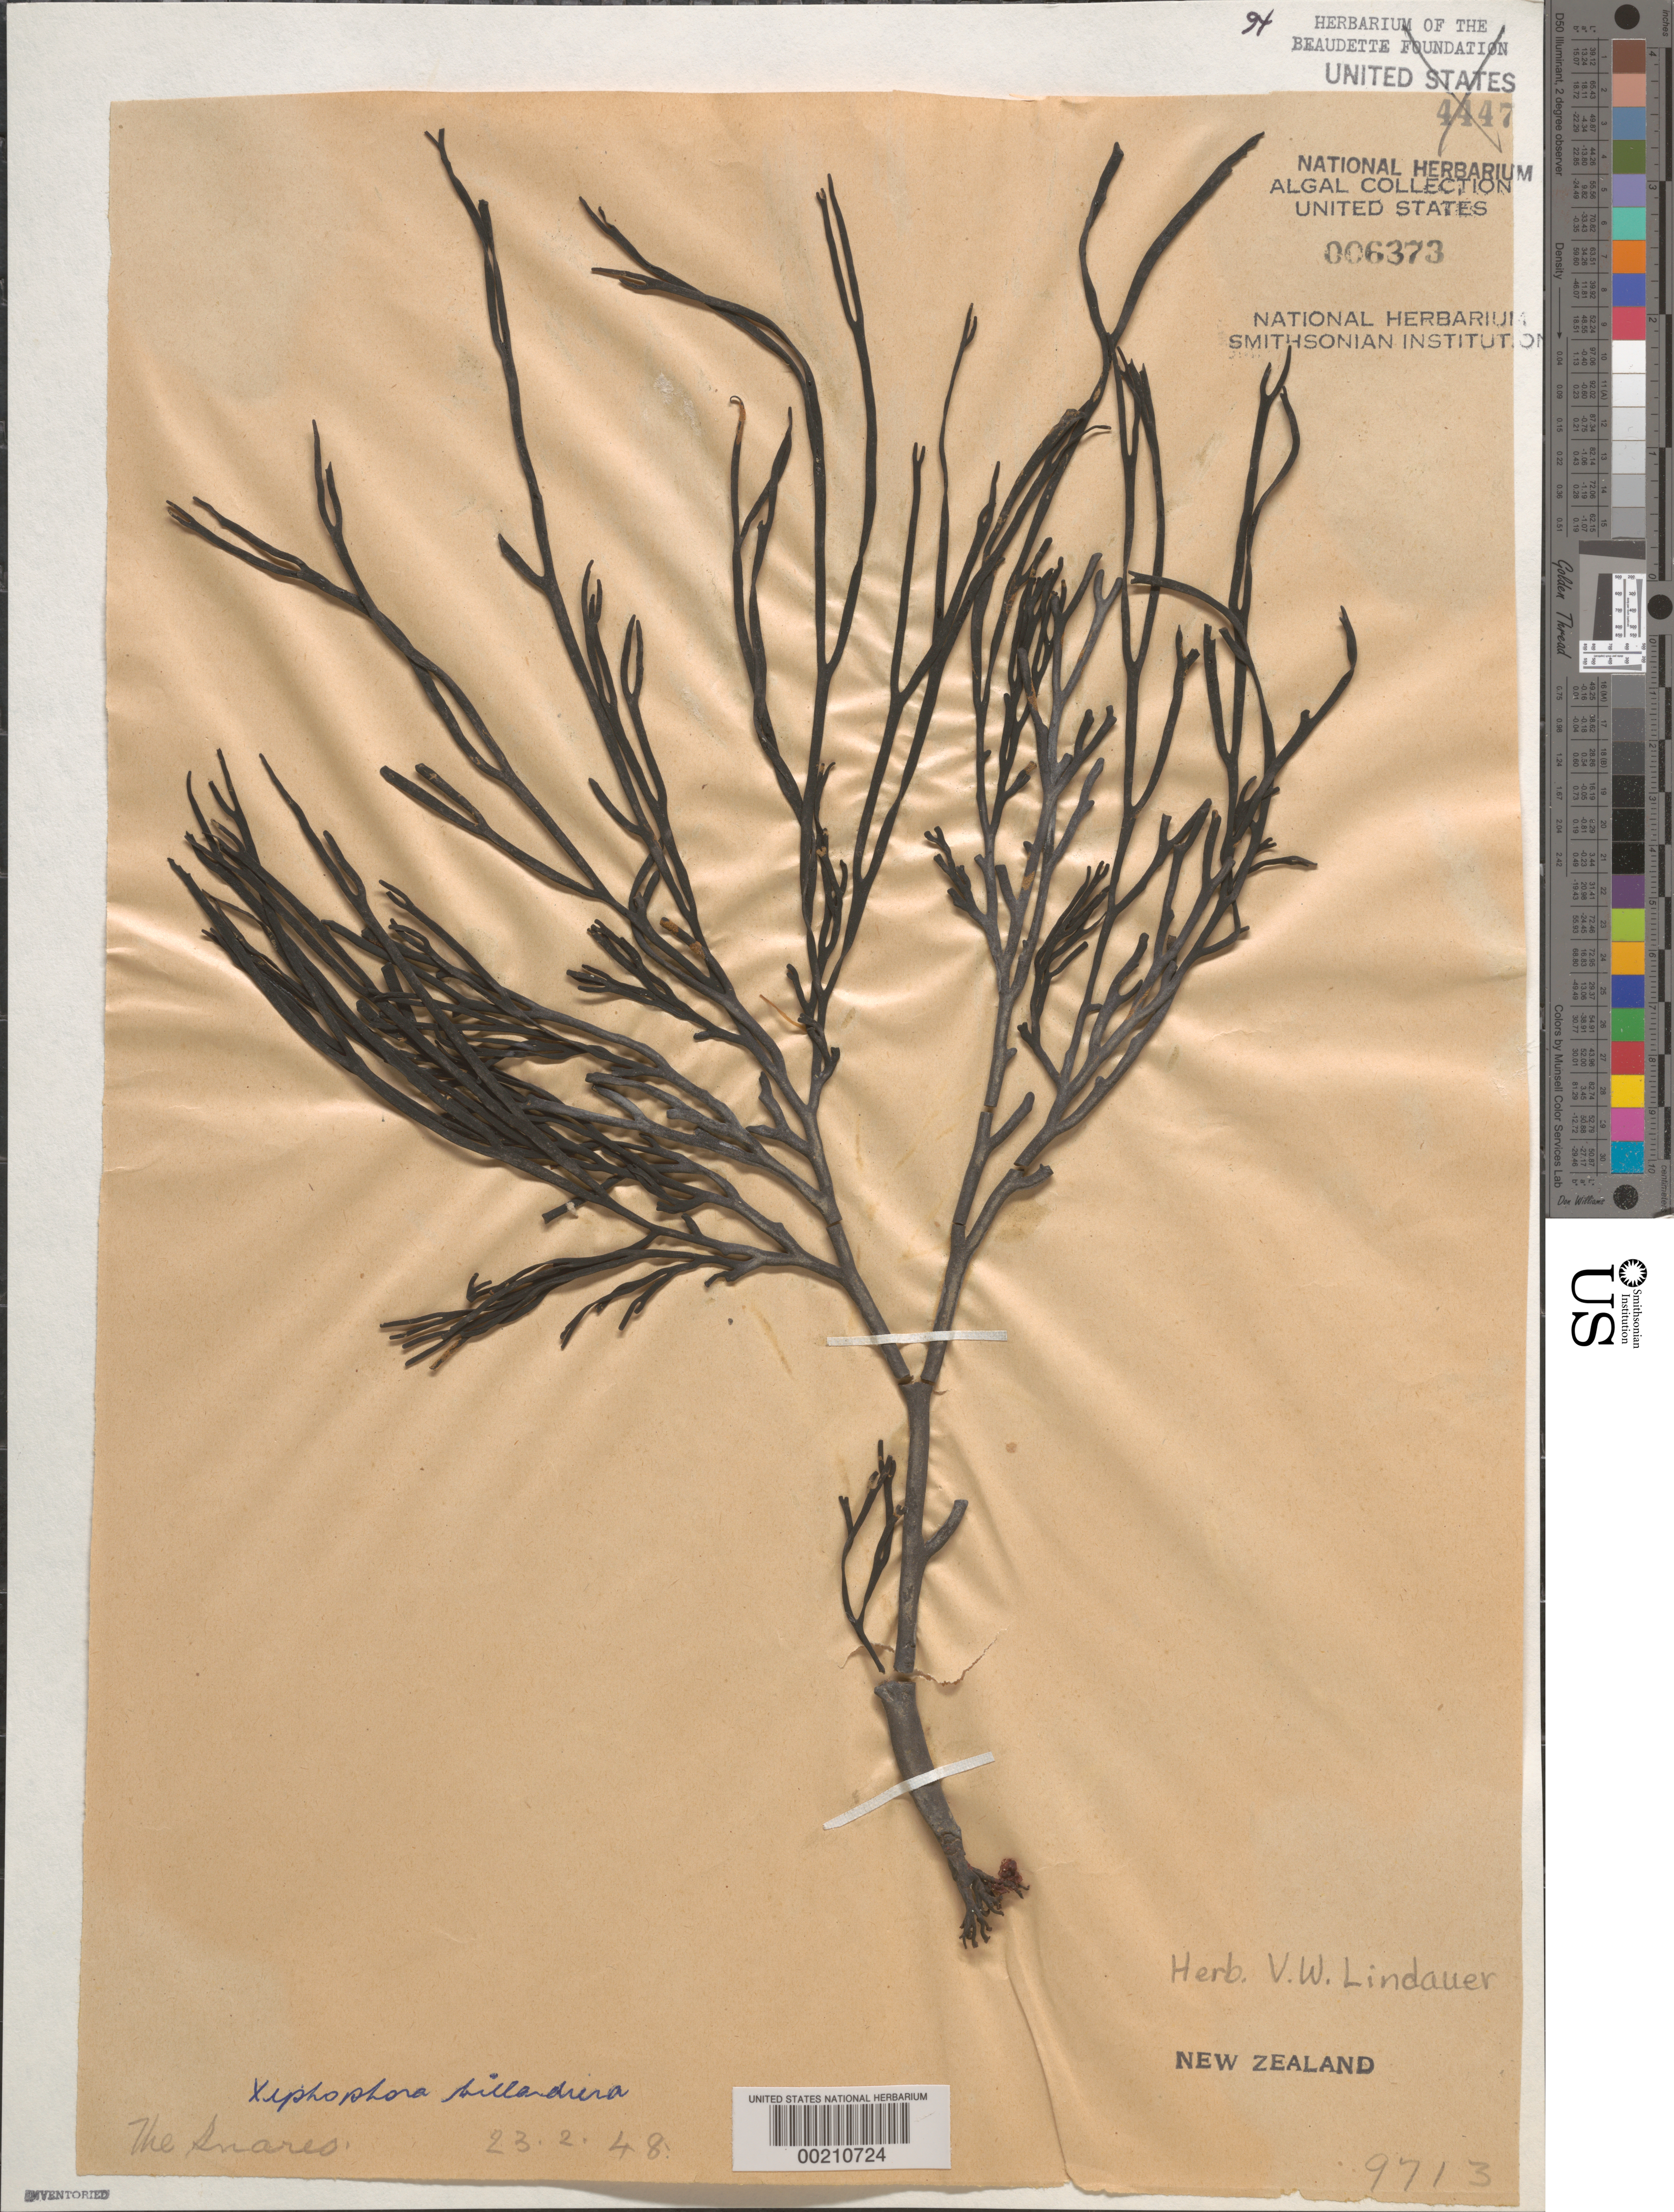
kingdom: Chromista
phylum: Ochrophyta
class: Phaeophyceae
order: Fucales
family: Xiphophoraceae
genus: Xiphophora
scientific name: Xiphophora gladiata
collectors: V. Lindauer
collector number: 9713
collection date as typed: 23 Feb 1948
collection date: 1948-02-23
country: New Zealand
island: The Snares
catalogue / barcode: US 6373